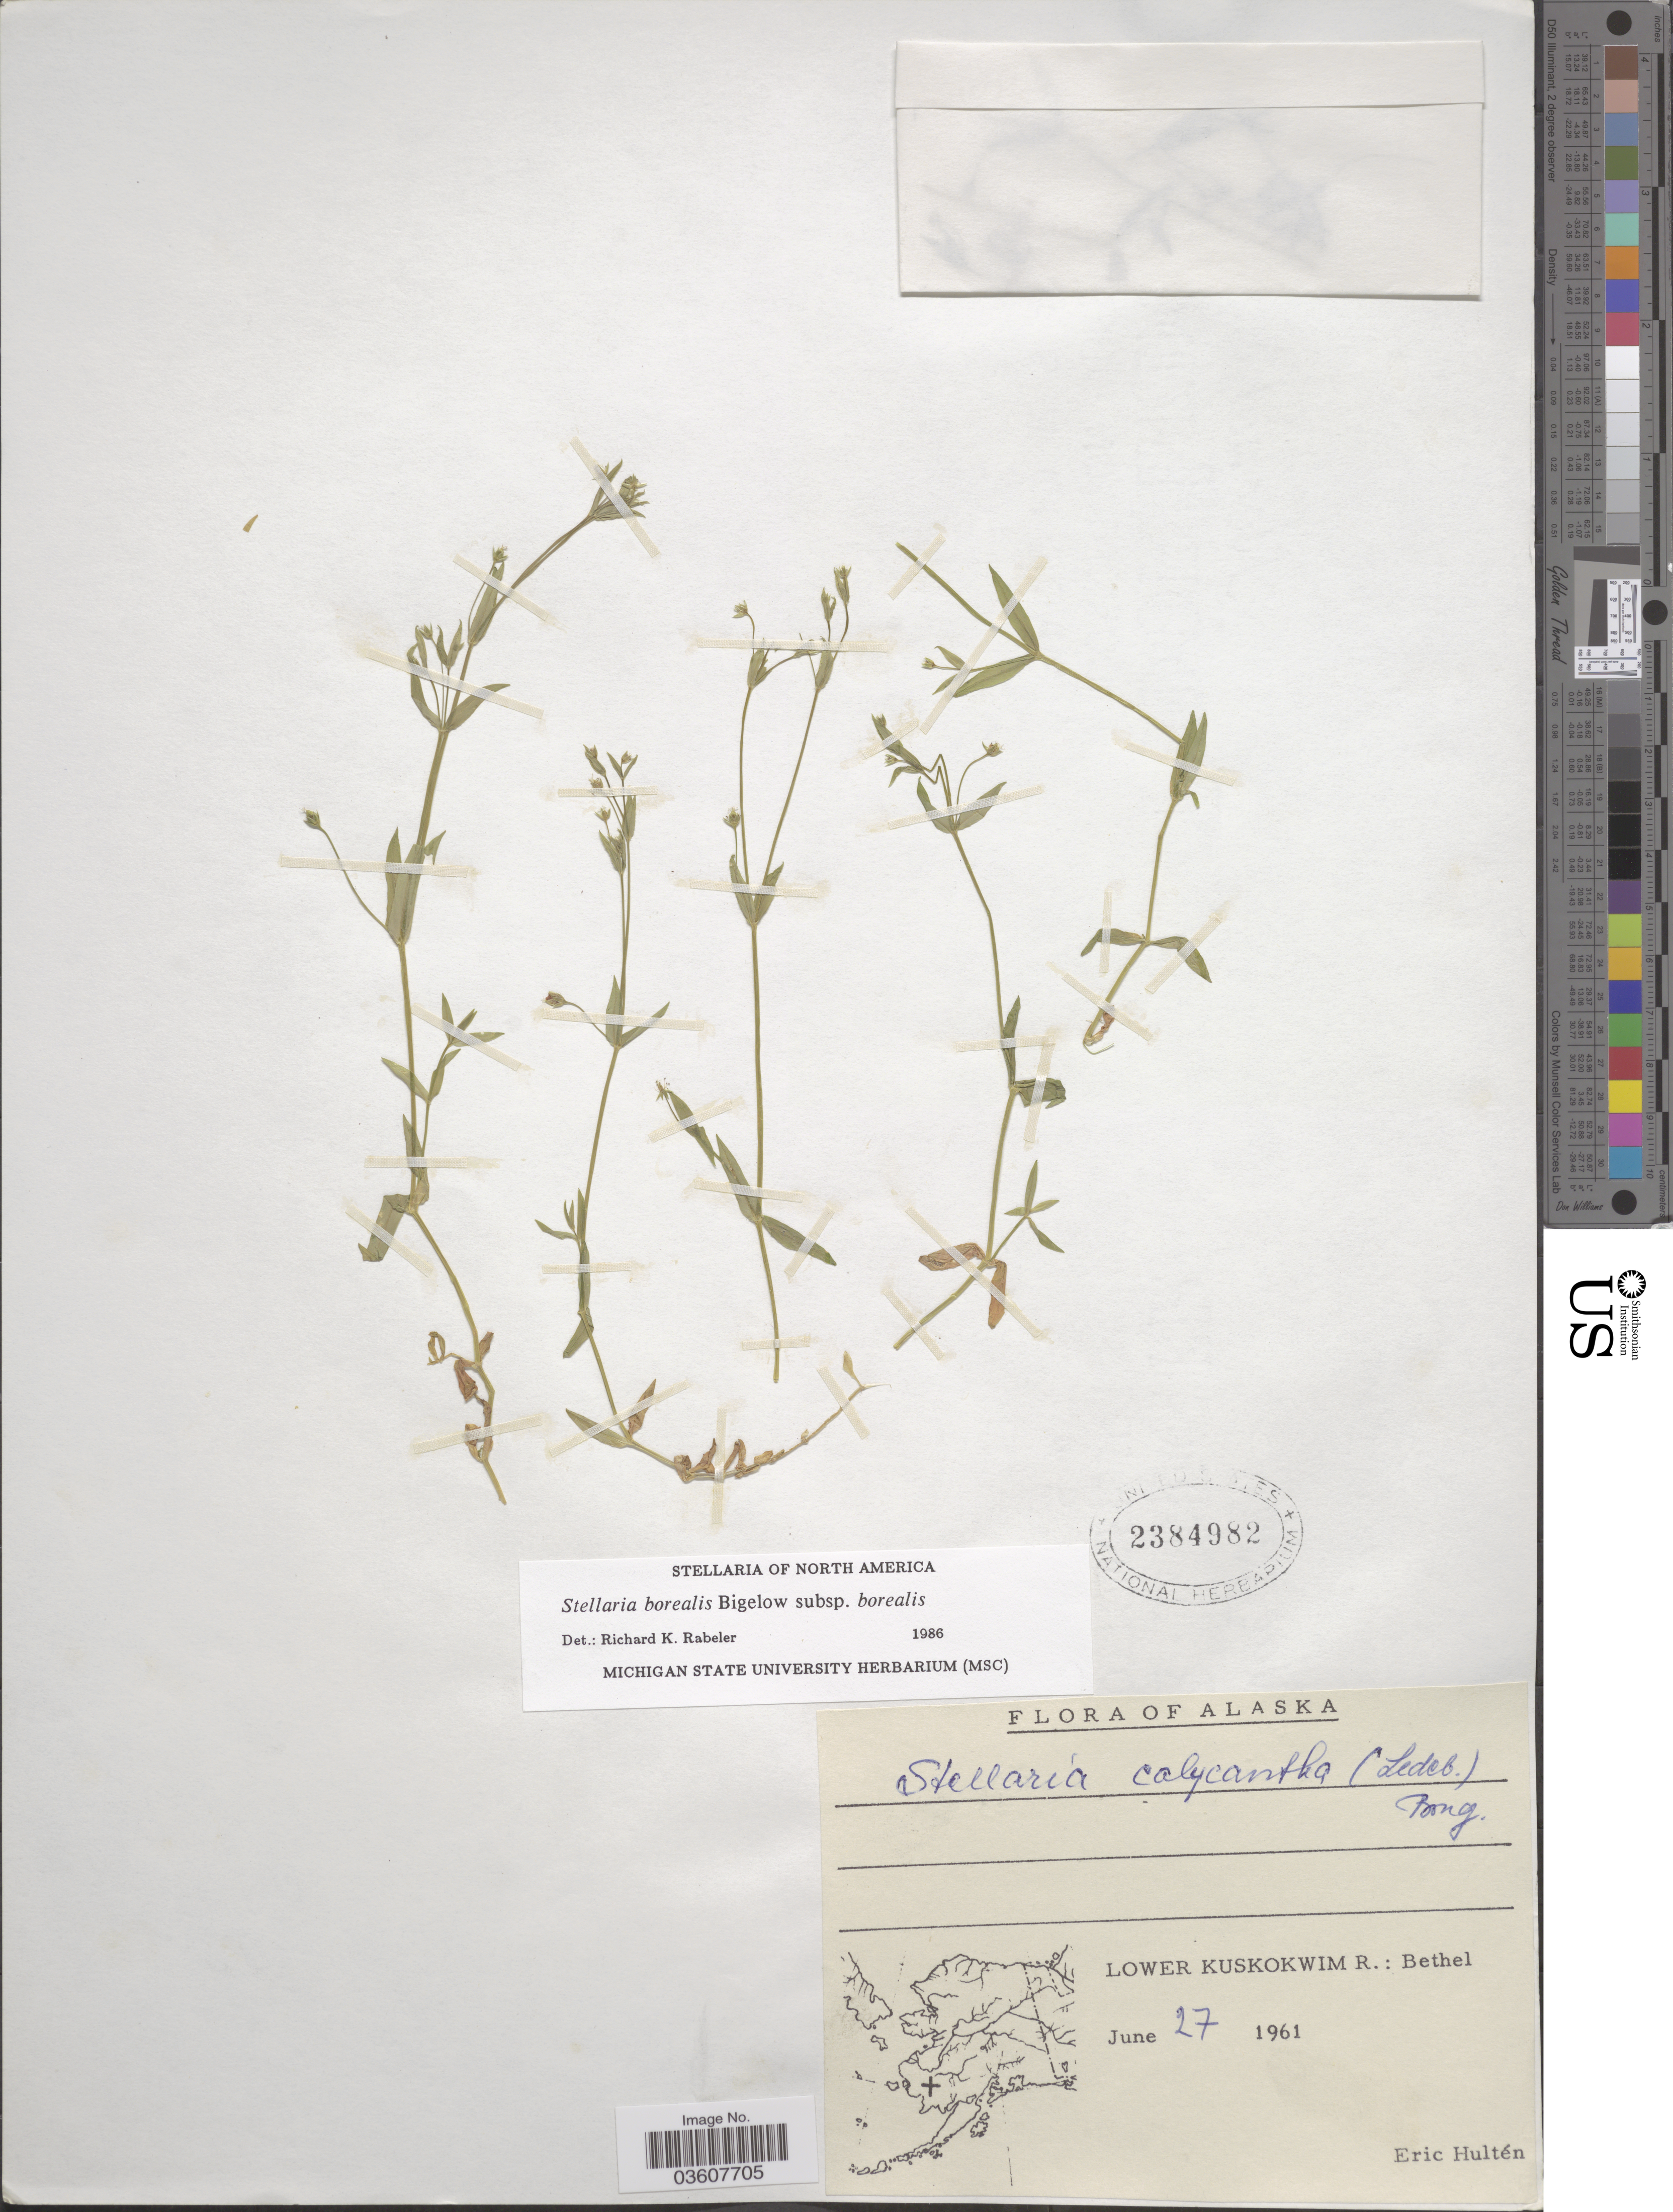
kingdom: Plantae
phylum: Tracheophyta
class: Magnoliopsida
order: Caryophyllales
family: Caryophyllaceae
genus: Stellaria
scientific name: Stellaria borealis subsp. borealis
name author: Bigelow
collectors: E. G. Hultén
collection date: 1961-06-27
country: United States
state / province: Alaska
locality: Lower Kuskokwim R.: Bethel.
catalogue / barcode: US 2384982